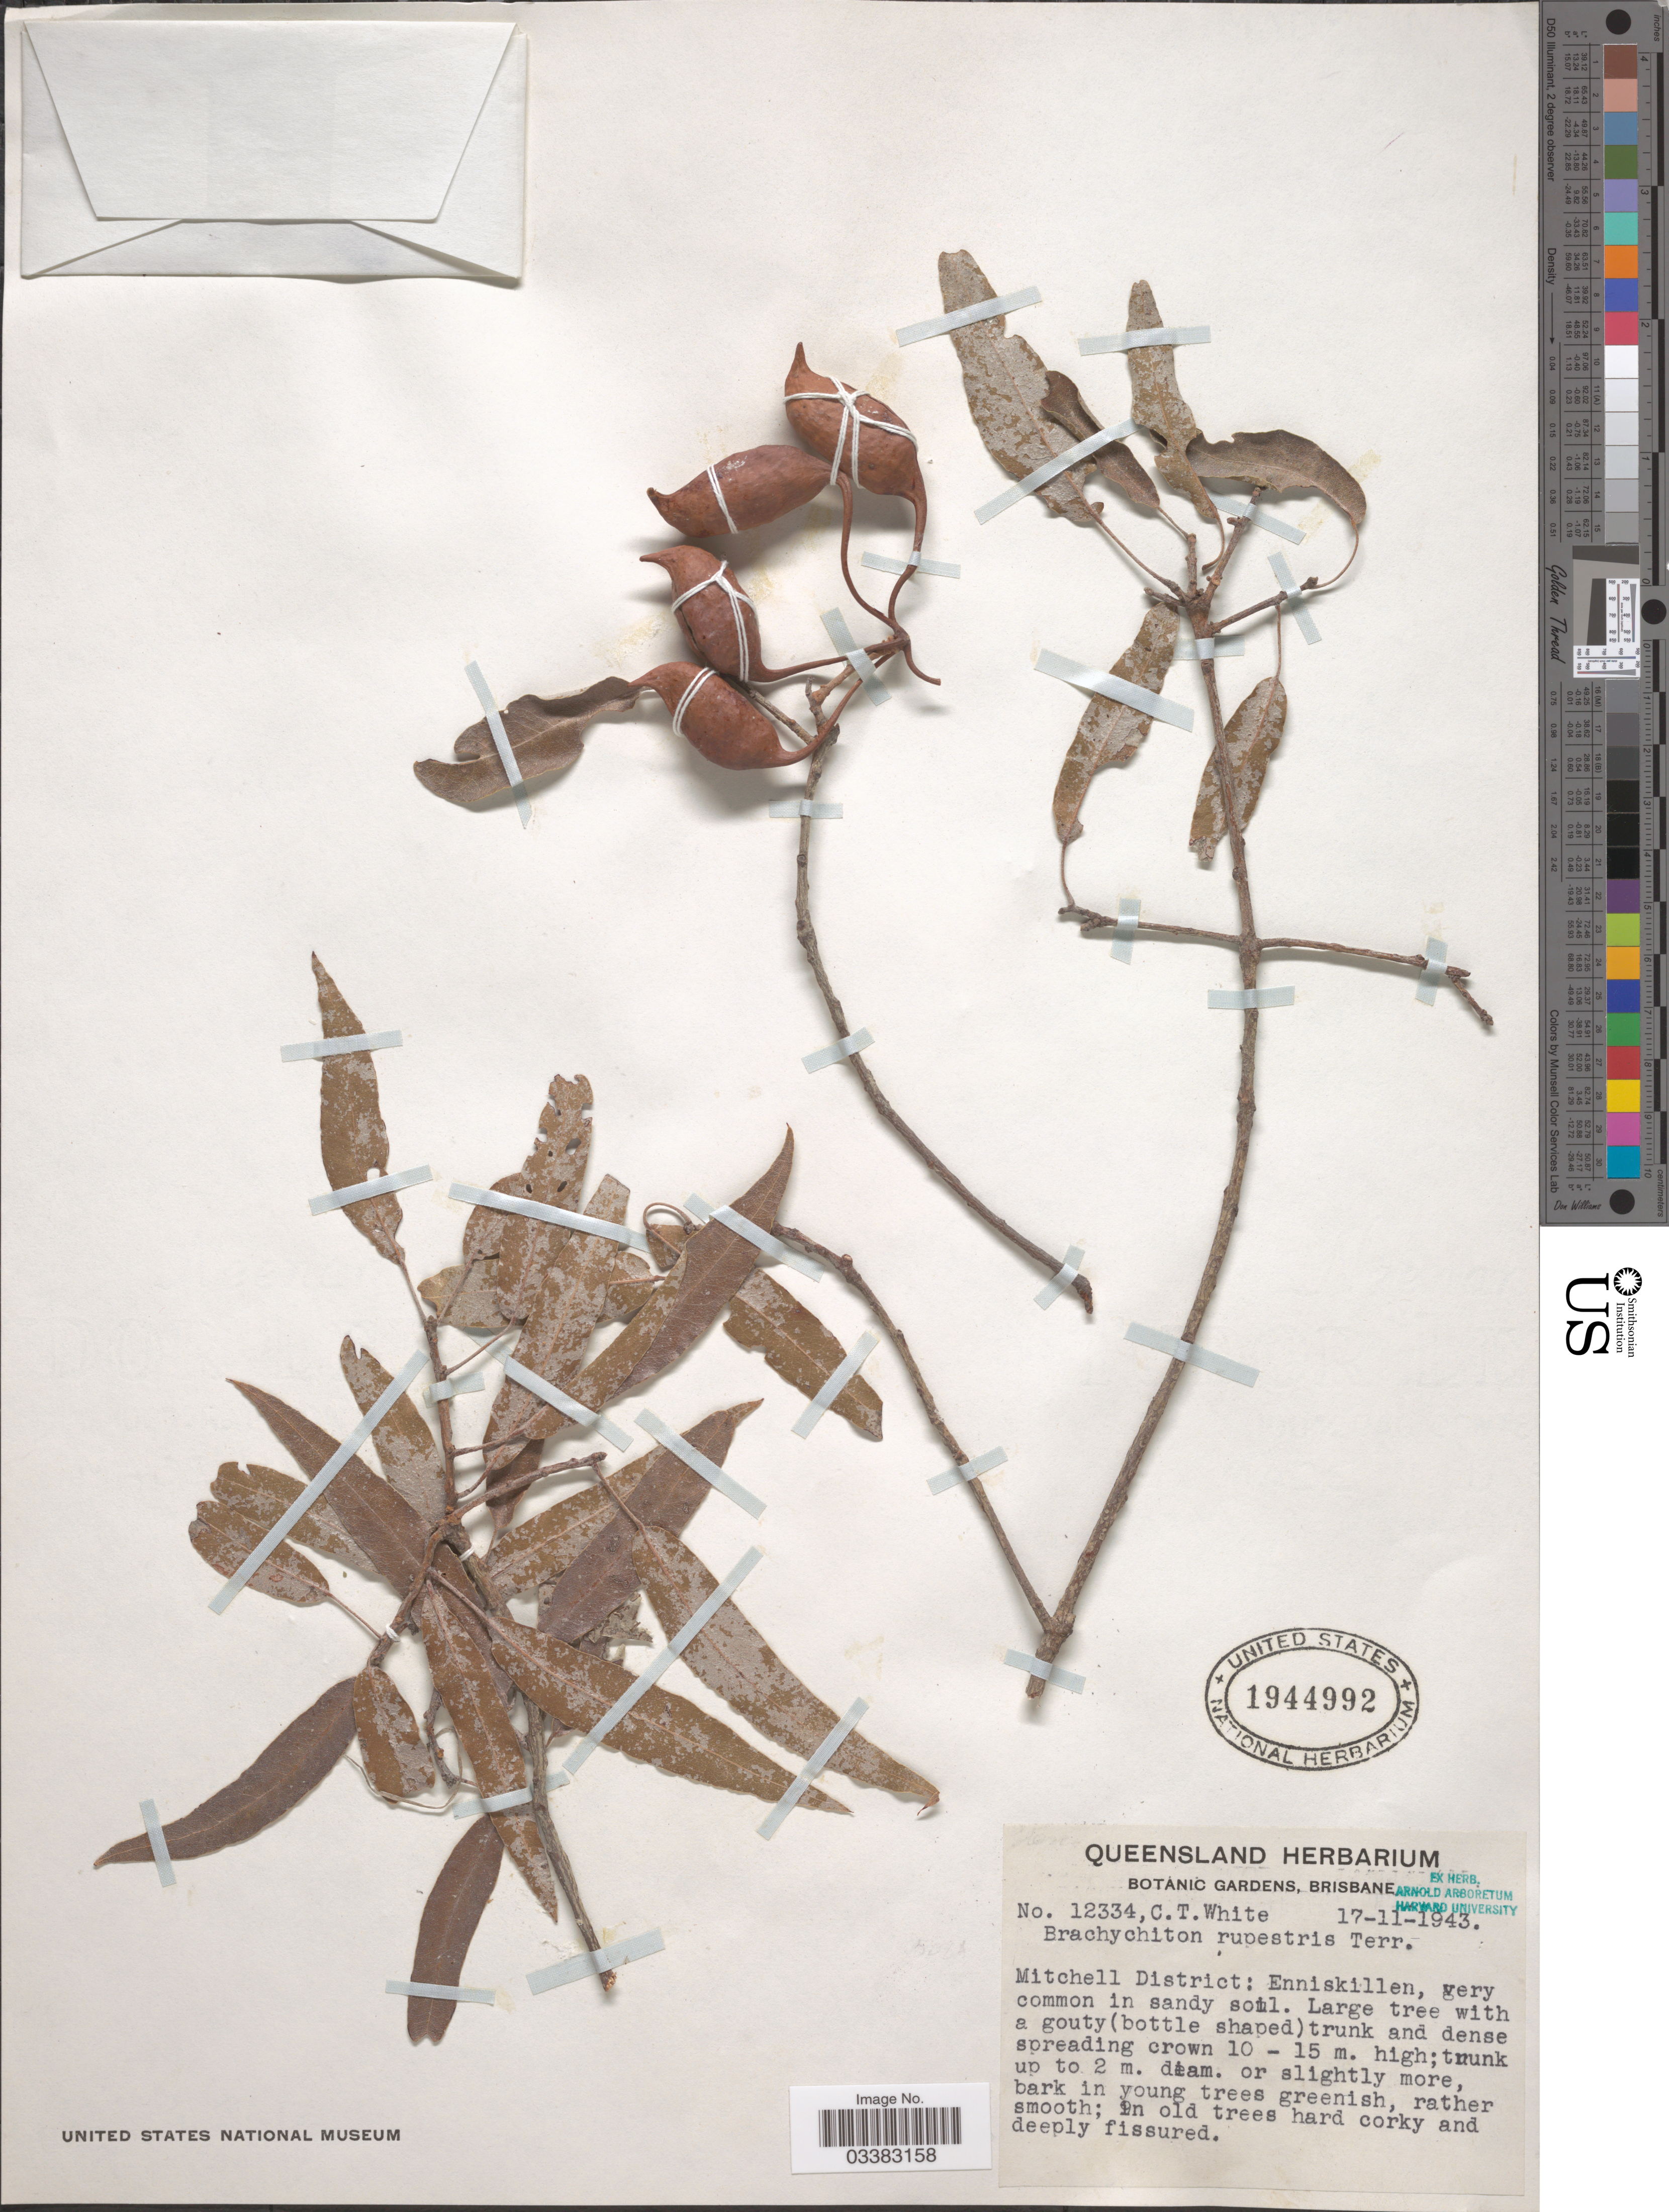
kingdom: Plantae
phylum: Tracheophyta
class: Magnoliopsida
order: Malvales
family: Malvaceae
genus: Brachychiton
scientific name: Brachychiton rupestris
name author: (T. Mitch. ex Lindl.) K. Schum.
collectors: C. T. White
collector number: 12334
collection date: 1943-11-17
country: Australia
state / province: Queensland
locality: Mitchell District: Enniskillen.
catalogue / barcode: US 1944992